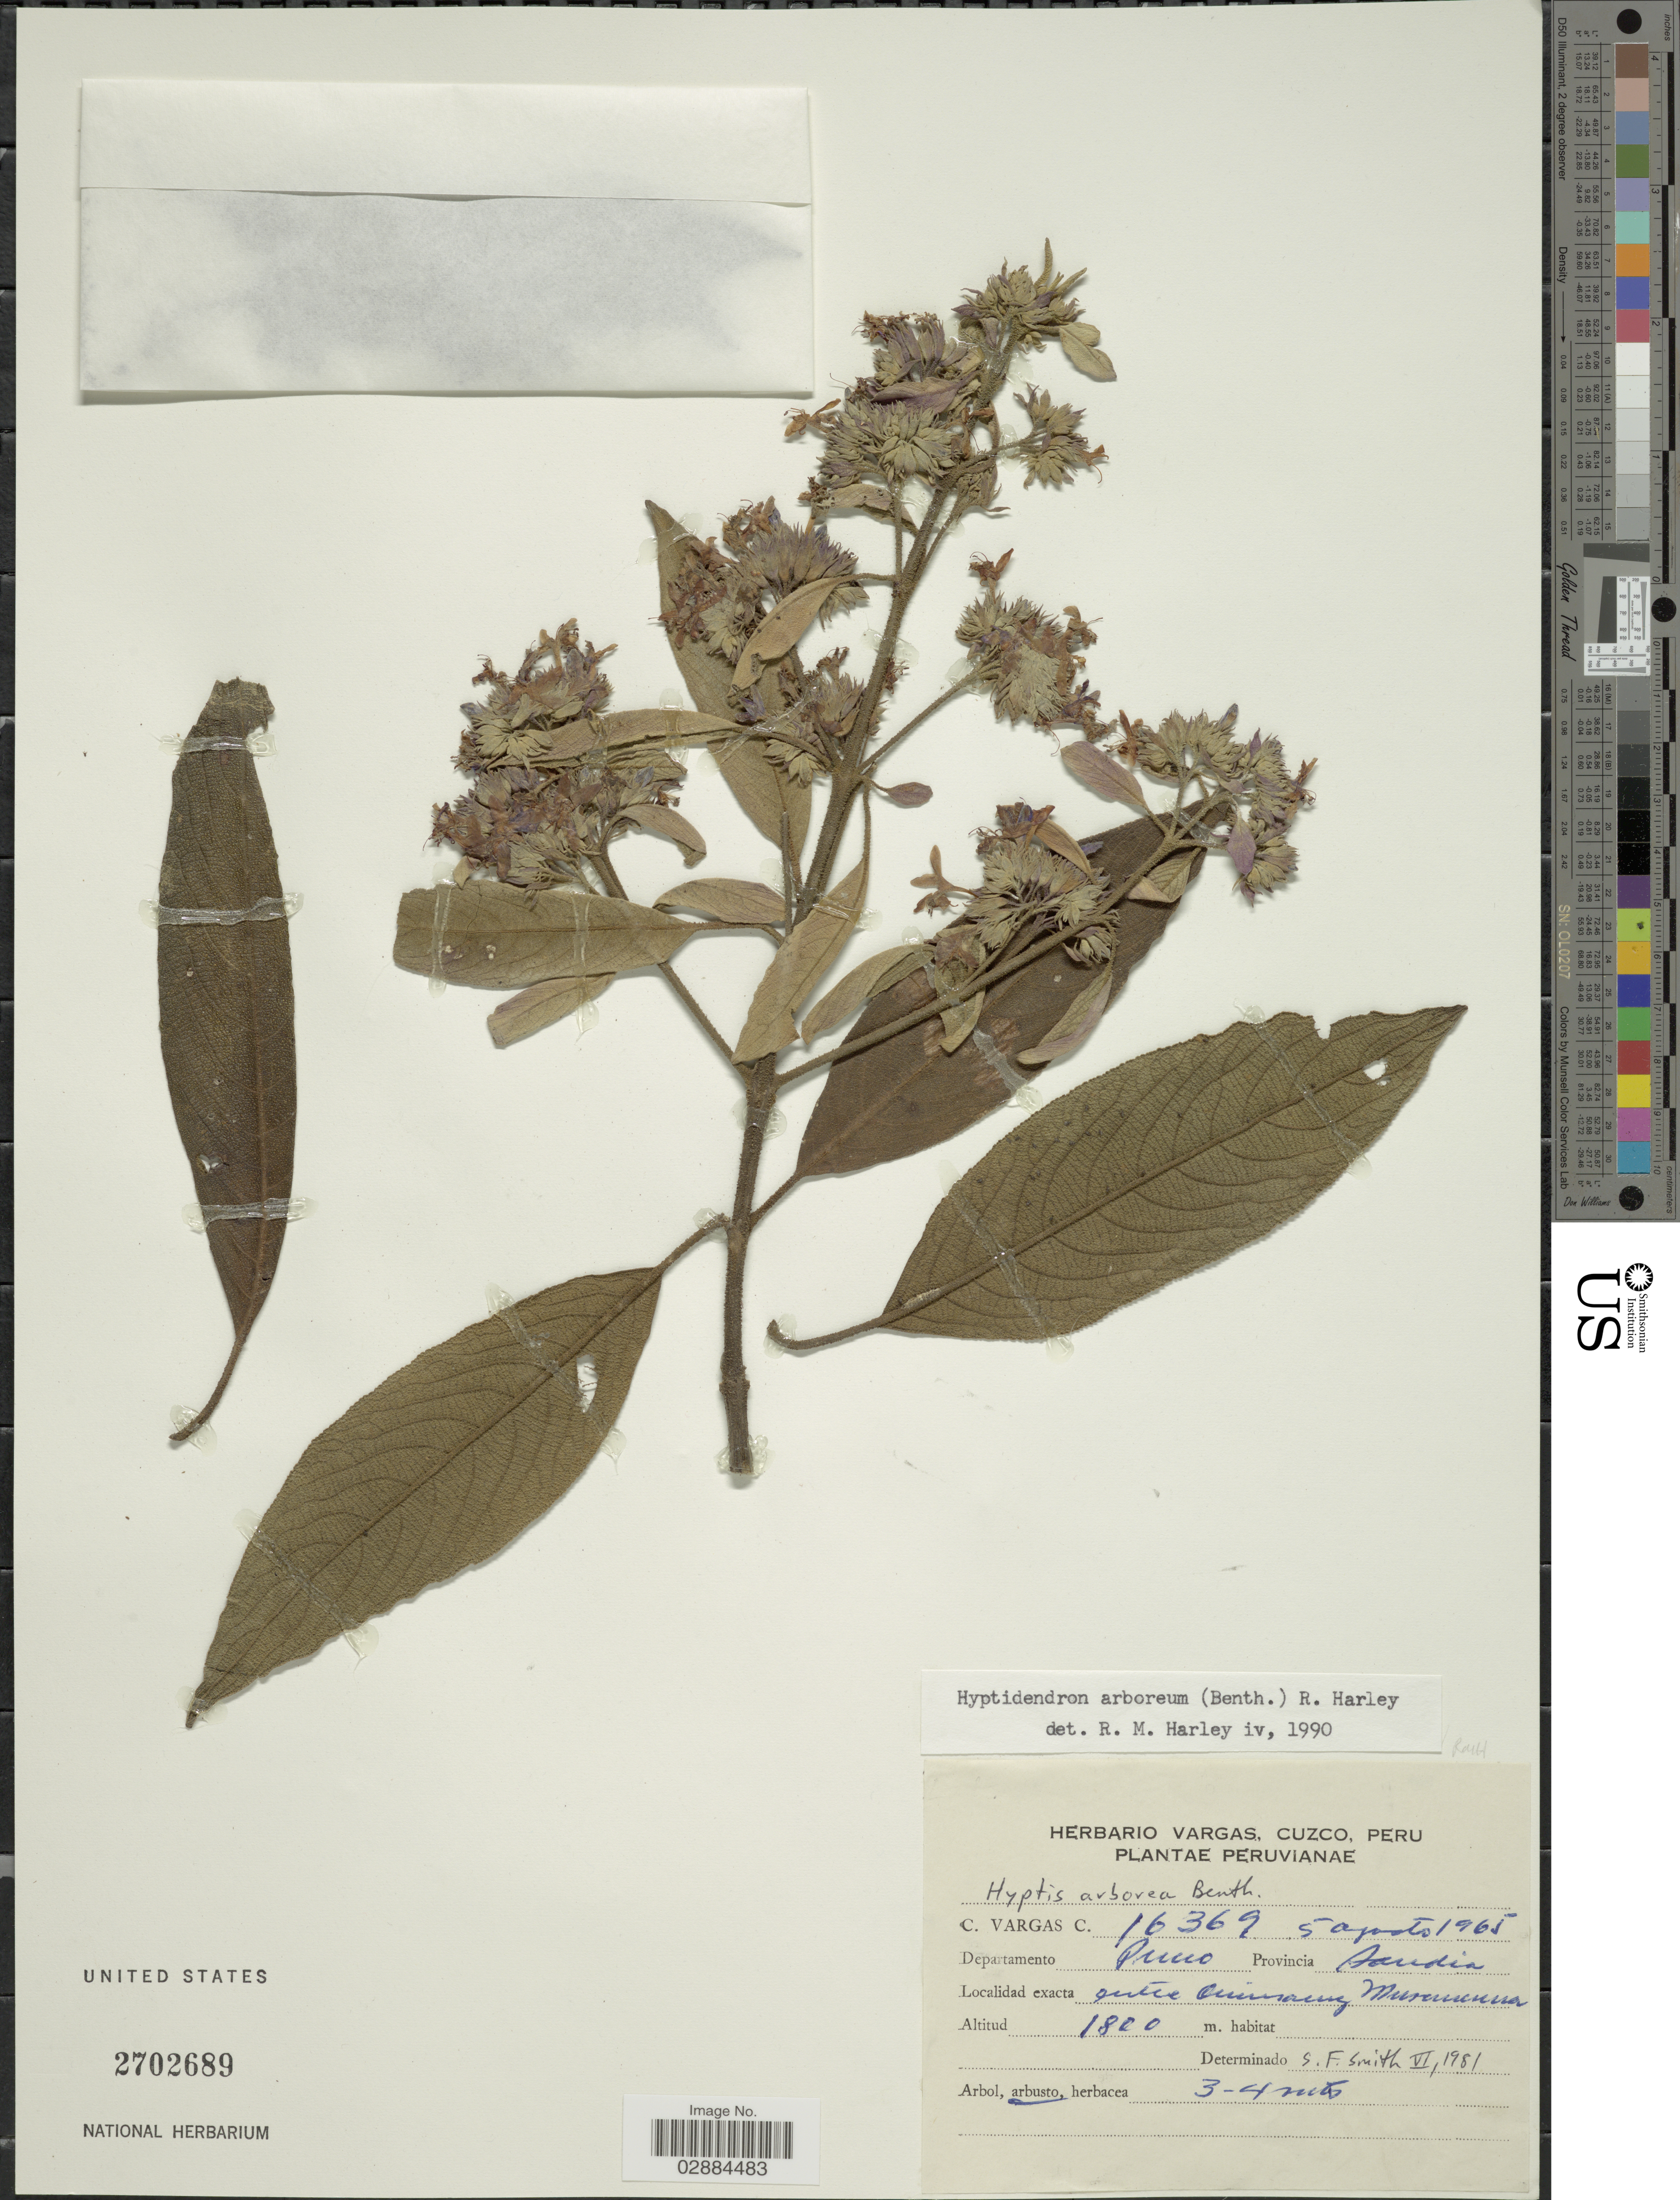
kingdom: Plantae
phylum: Tracheophyta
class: Magnoliopsida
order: Lamiales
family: Lamiaceae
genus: Hyptidendron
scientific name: Hyptidendron arboreum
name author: (Benth.) Harley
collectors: C. Vargas Calderón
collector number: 16369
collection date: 1965-08-05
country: Peru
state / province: Puno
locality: Departamento Puno, Provincia Sandia, entre Quinsacruz [Quinsa Cruz] Muruncunca.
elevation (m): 1800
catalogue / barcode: US 2702689